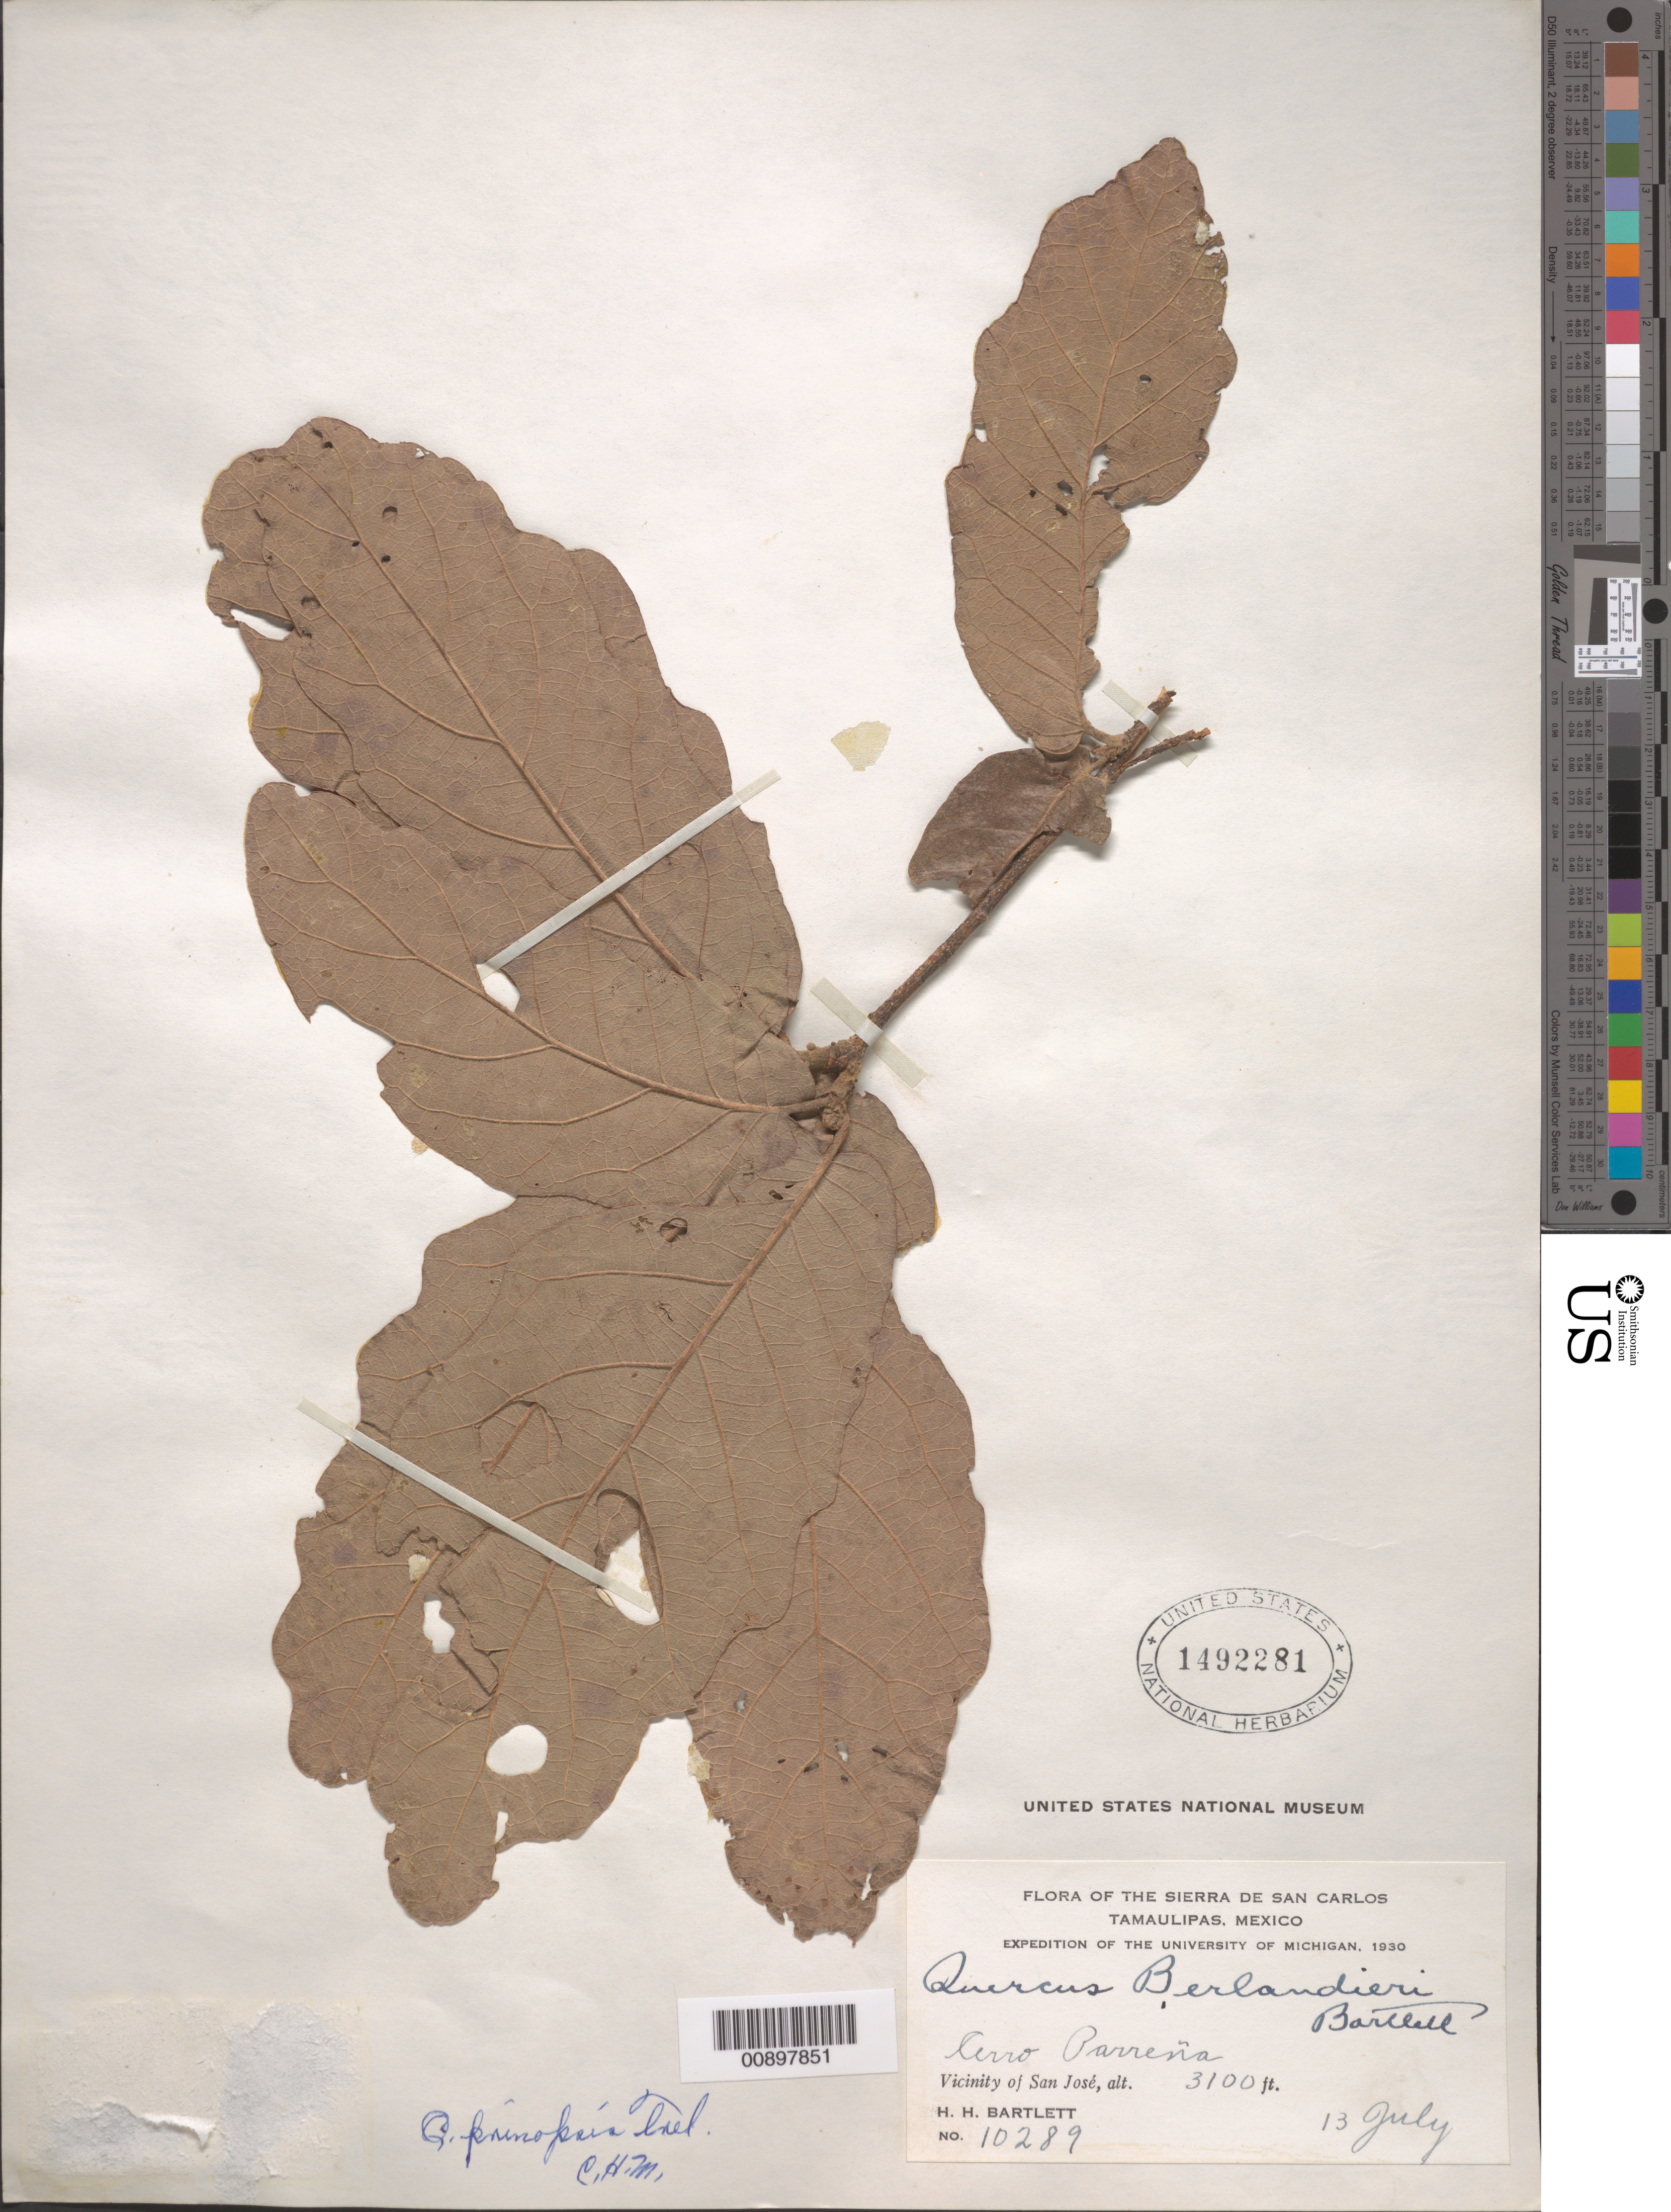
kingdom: Plantae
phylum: Tracheophyta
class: Magnoliopsida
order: Fagales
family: Fagaceae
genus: Quercus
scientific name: Quercus prinopsis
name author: Trel.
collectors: H. H. Bartlett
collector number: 10289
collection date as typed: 13 Jul 1930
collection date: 1930-07-13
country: Mexico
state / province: Tamaulipas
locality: Cerro Parreña. Vicinity of San José. Sierra de San Carlos, Tamaulipas.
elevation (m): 945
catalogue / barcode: US 1492281